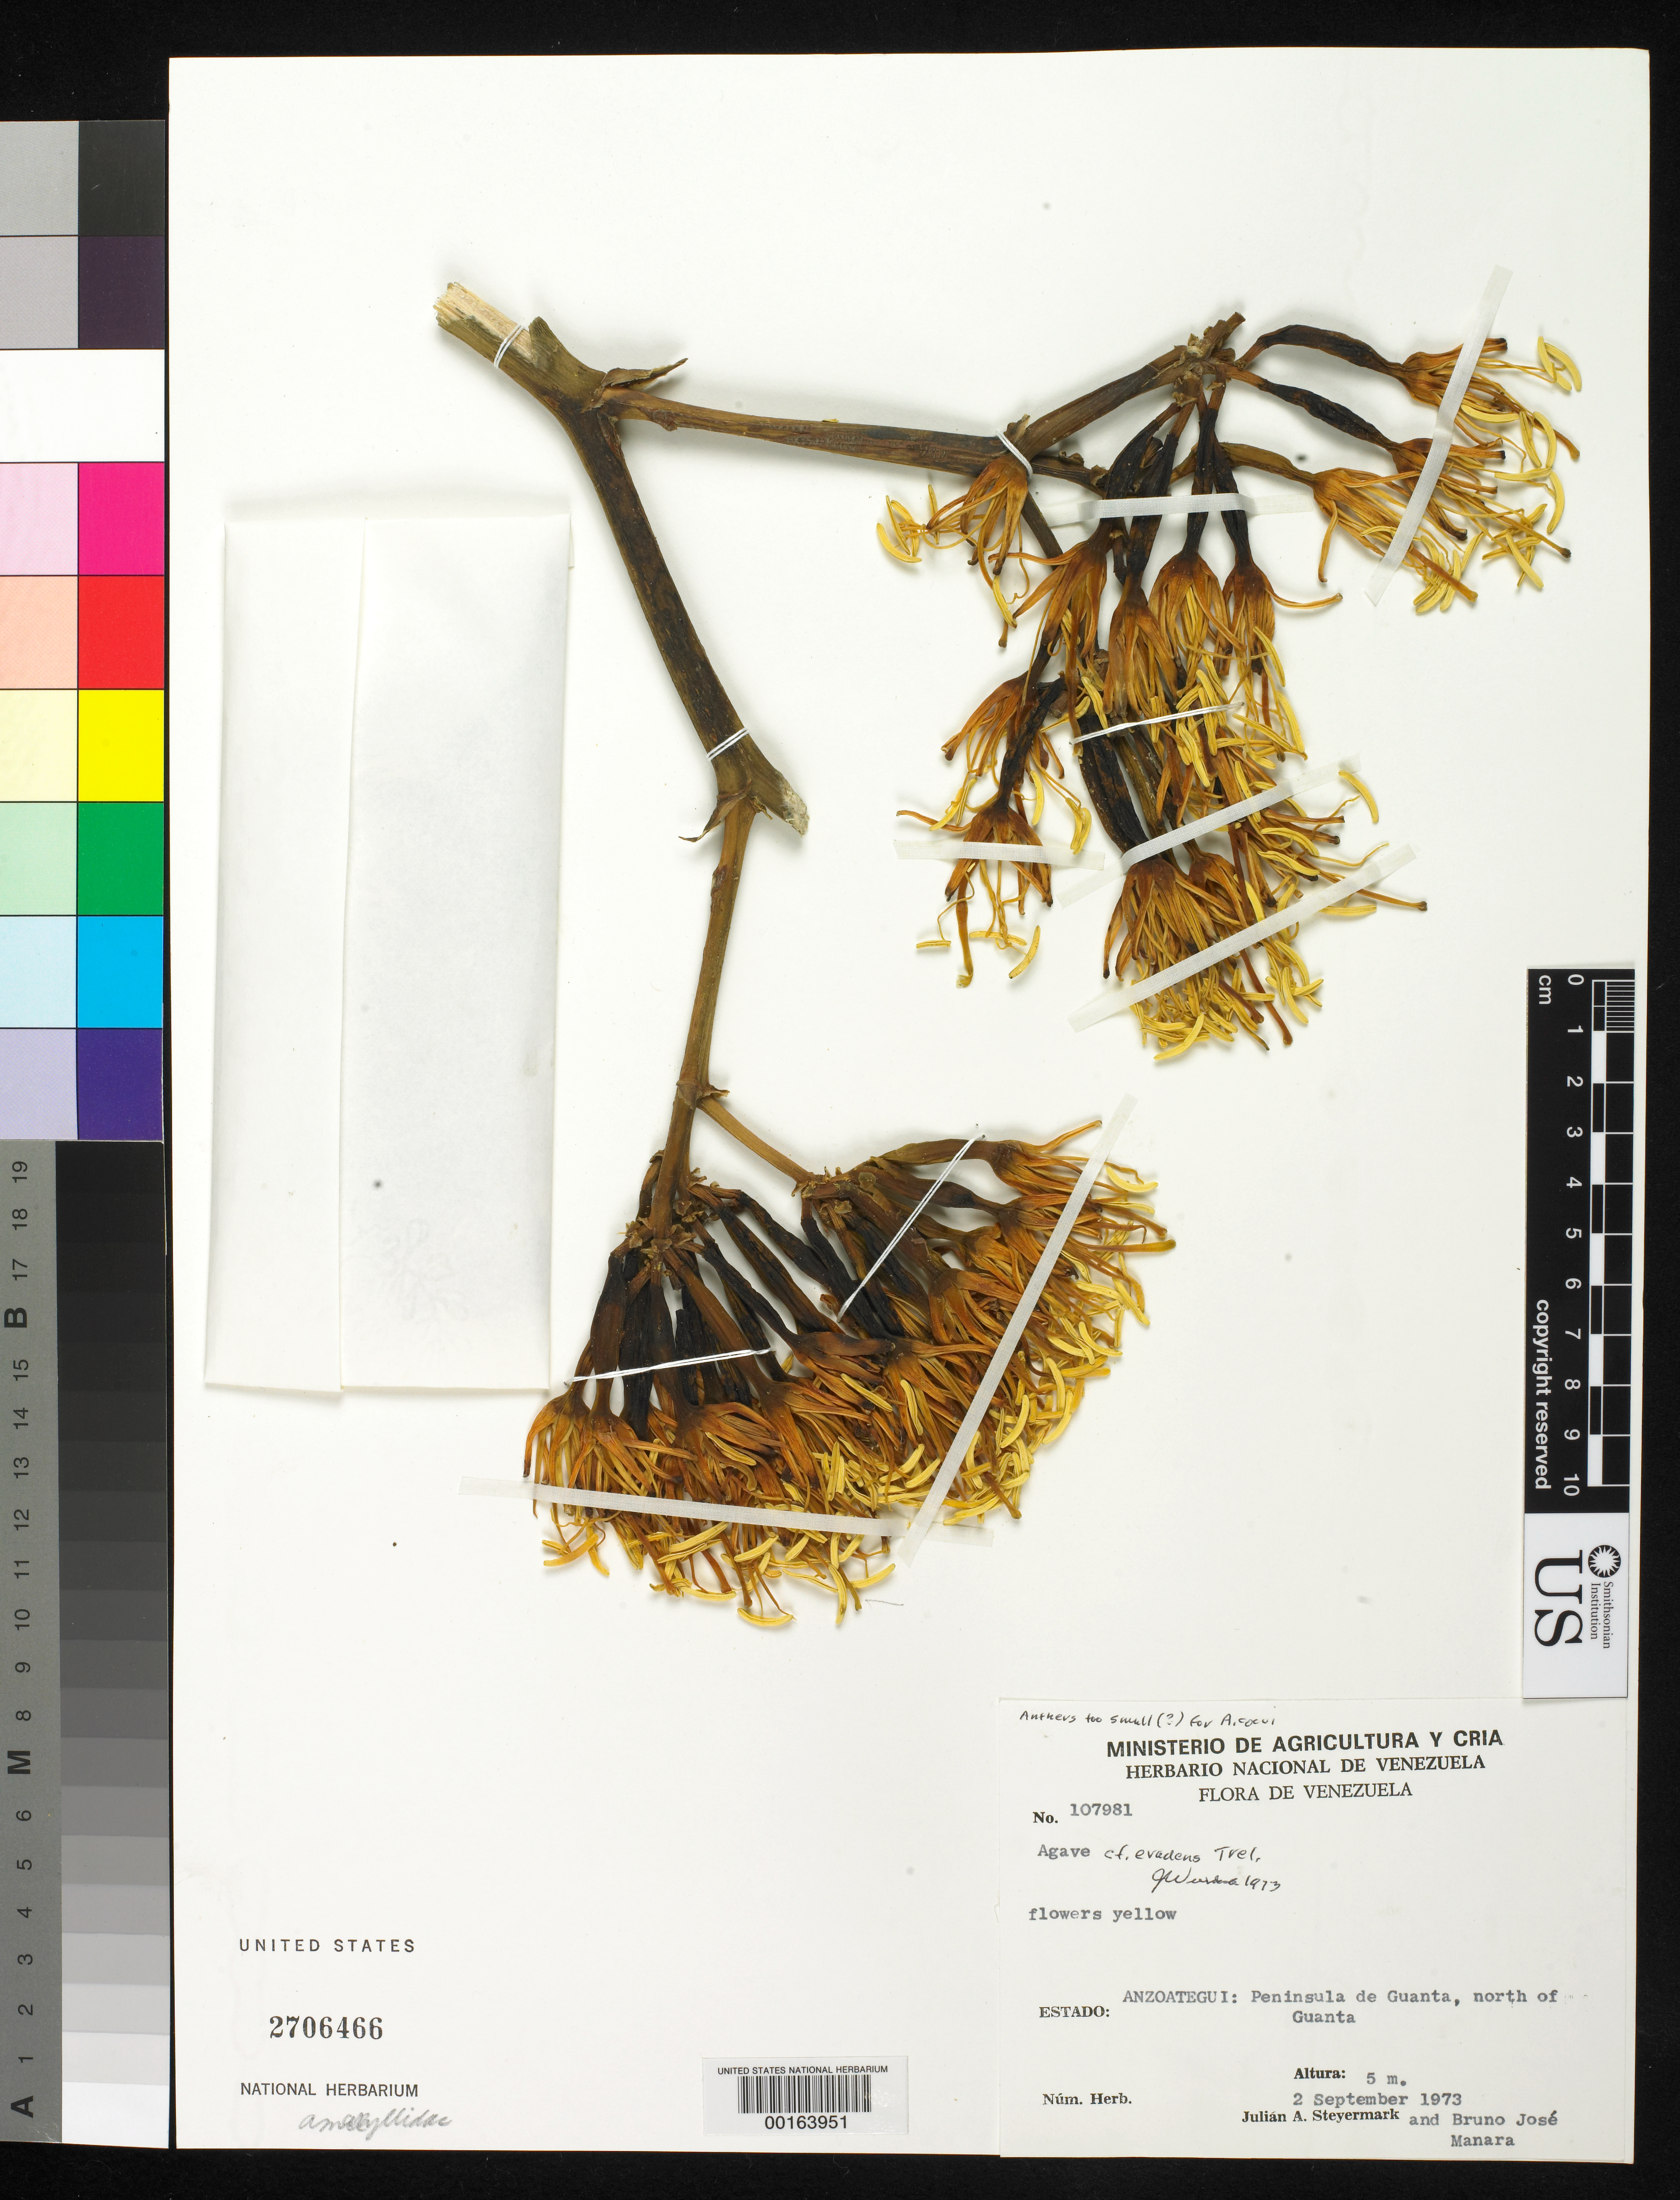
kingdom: Plantae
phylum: Tracheophyta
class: Liliopsida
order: Asparagales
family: Asparagaceae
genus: Agave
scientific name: Agave evadens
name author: Trel.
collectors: J. Steyermark & B. Manara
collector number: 107981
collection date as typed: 02 Sep 1973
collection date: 1973-09-02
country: Venezuela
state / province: Anzoategui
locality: Peninsula de guanta, n of guanta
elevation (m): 5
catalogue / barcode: US 2706466